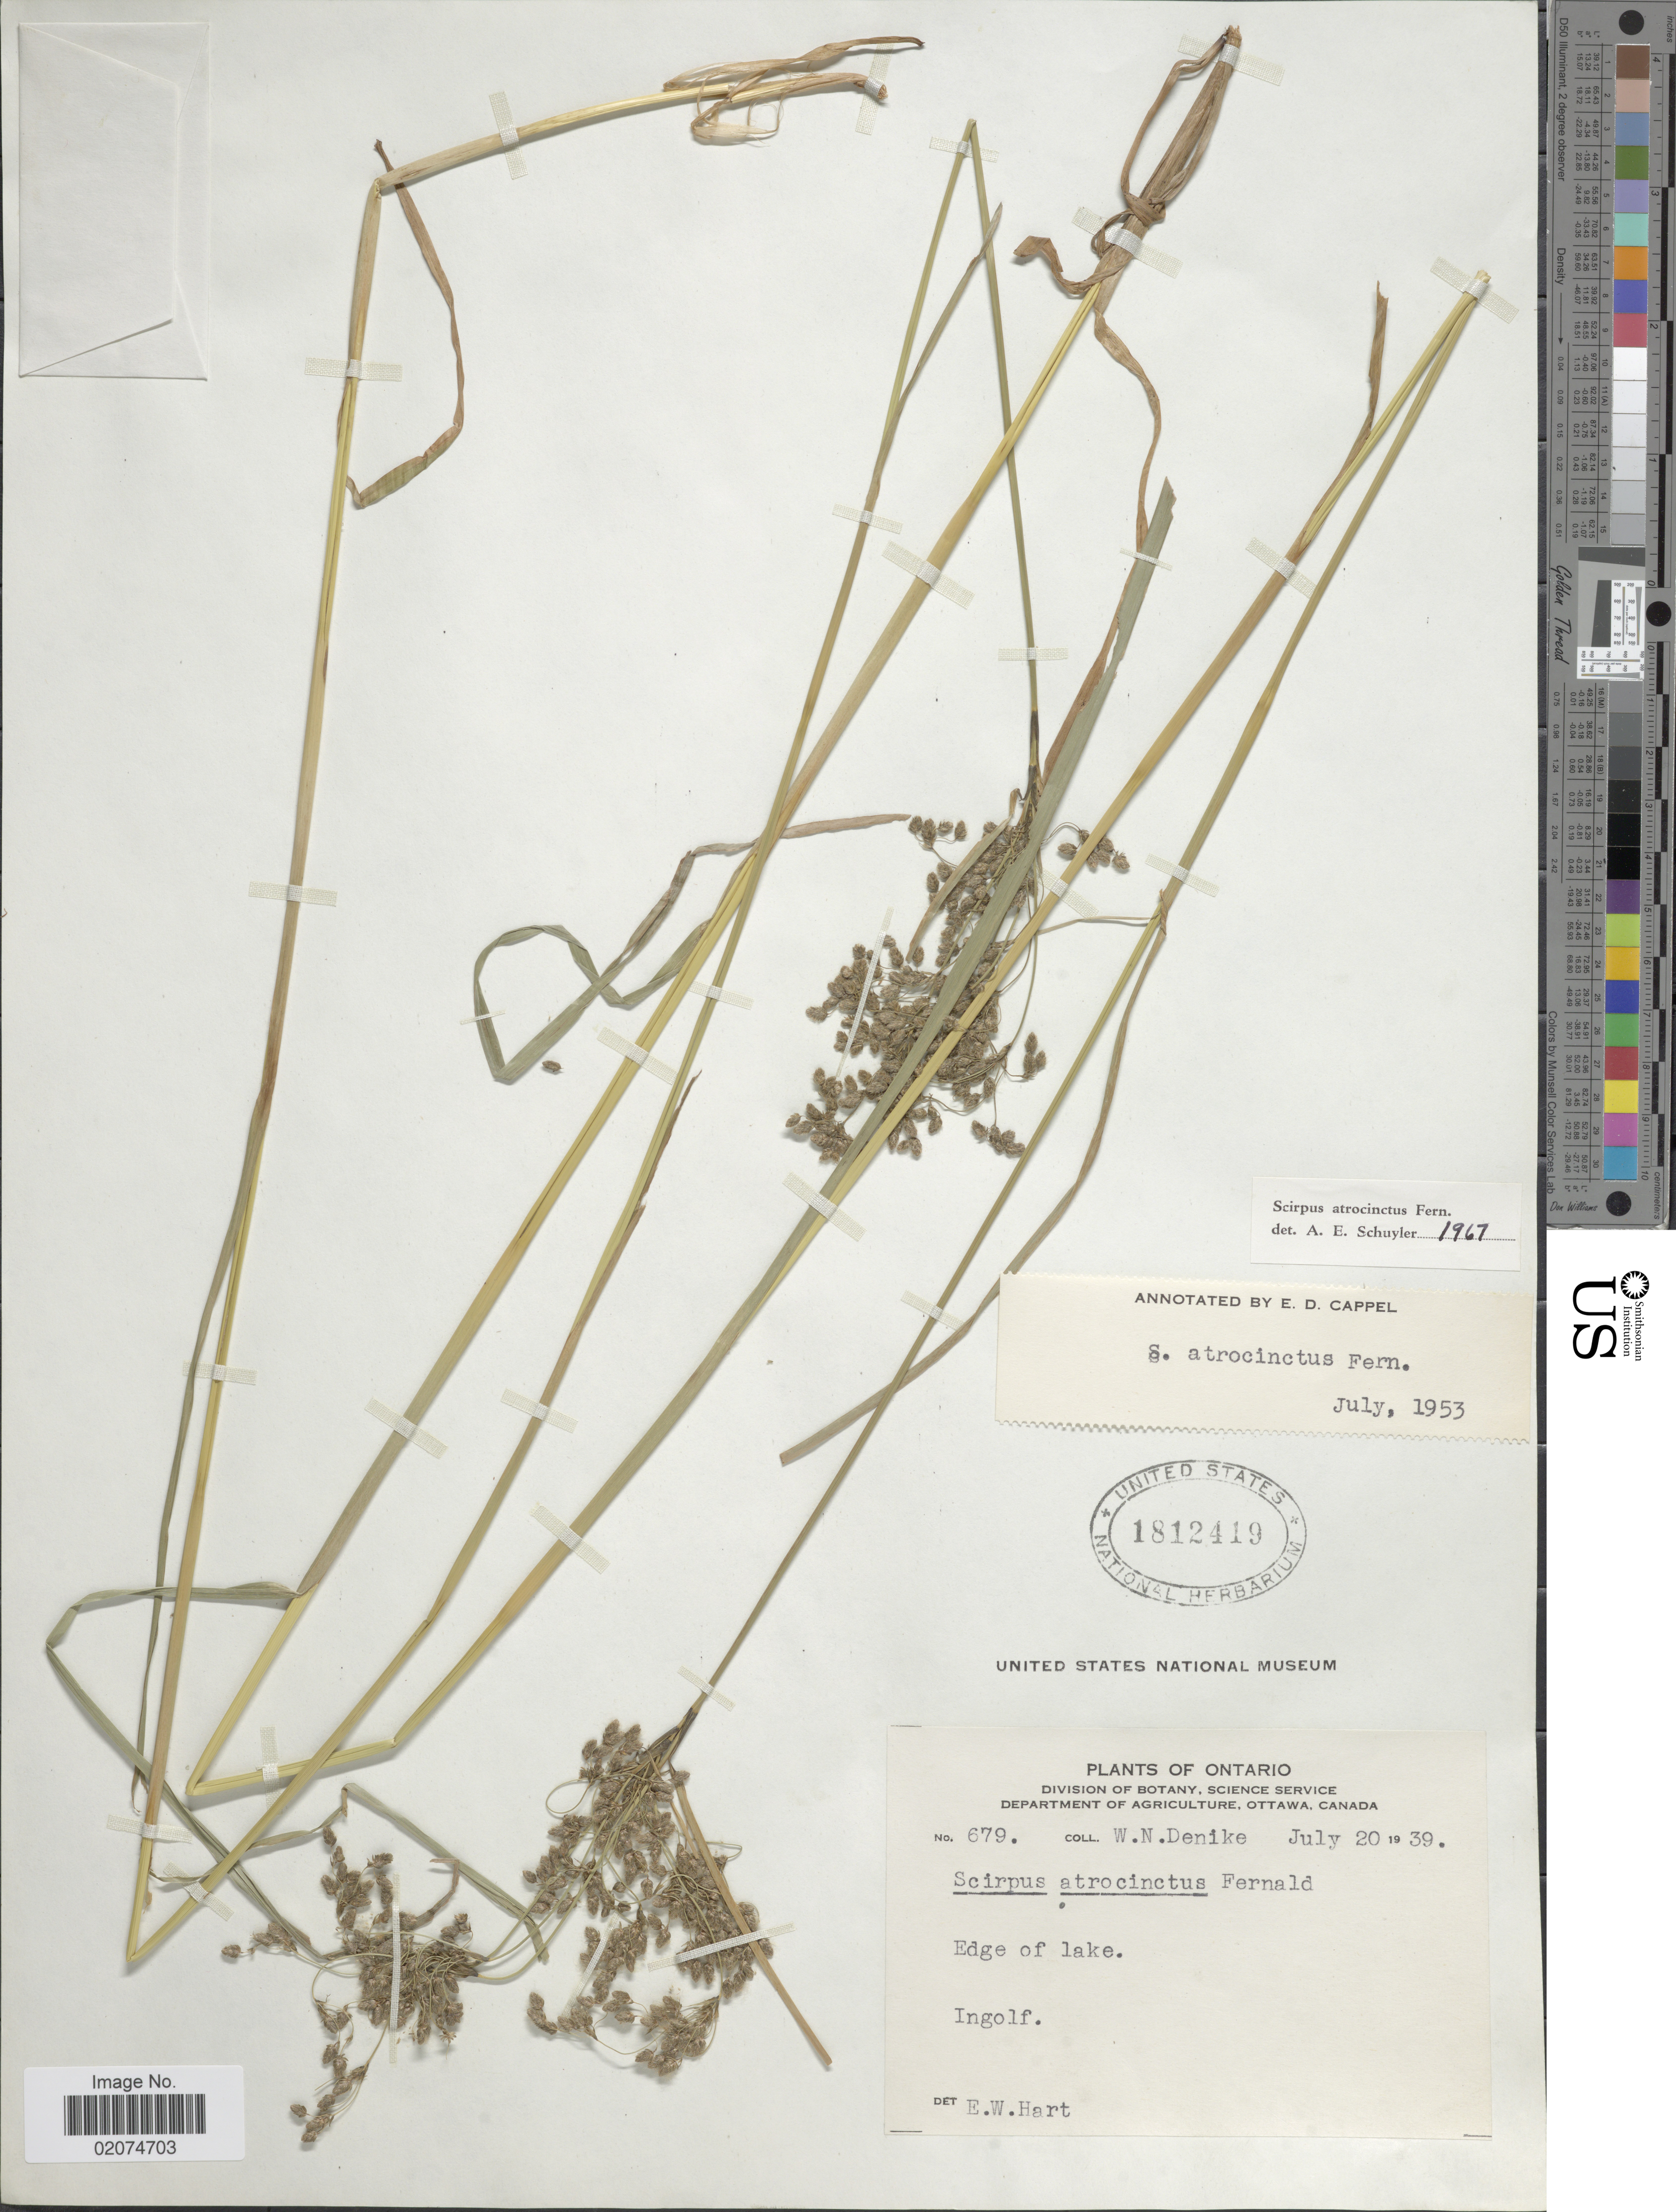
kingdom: Plantae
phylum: Tracheophyta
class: Liliopsida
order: Poales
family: Cyperaceae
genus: Scirpus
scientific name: Scirpus atrocinctus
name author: Fernald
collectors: W. Denike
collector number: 679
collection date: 1939-07-20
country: Canada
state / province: Ontario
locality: Ontario Edge of lake. Ingolf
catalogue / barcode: US 1812419